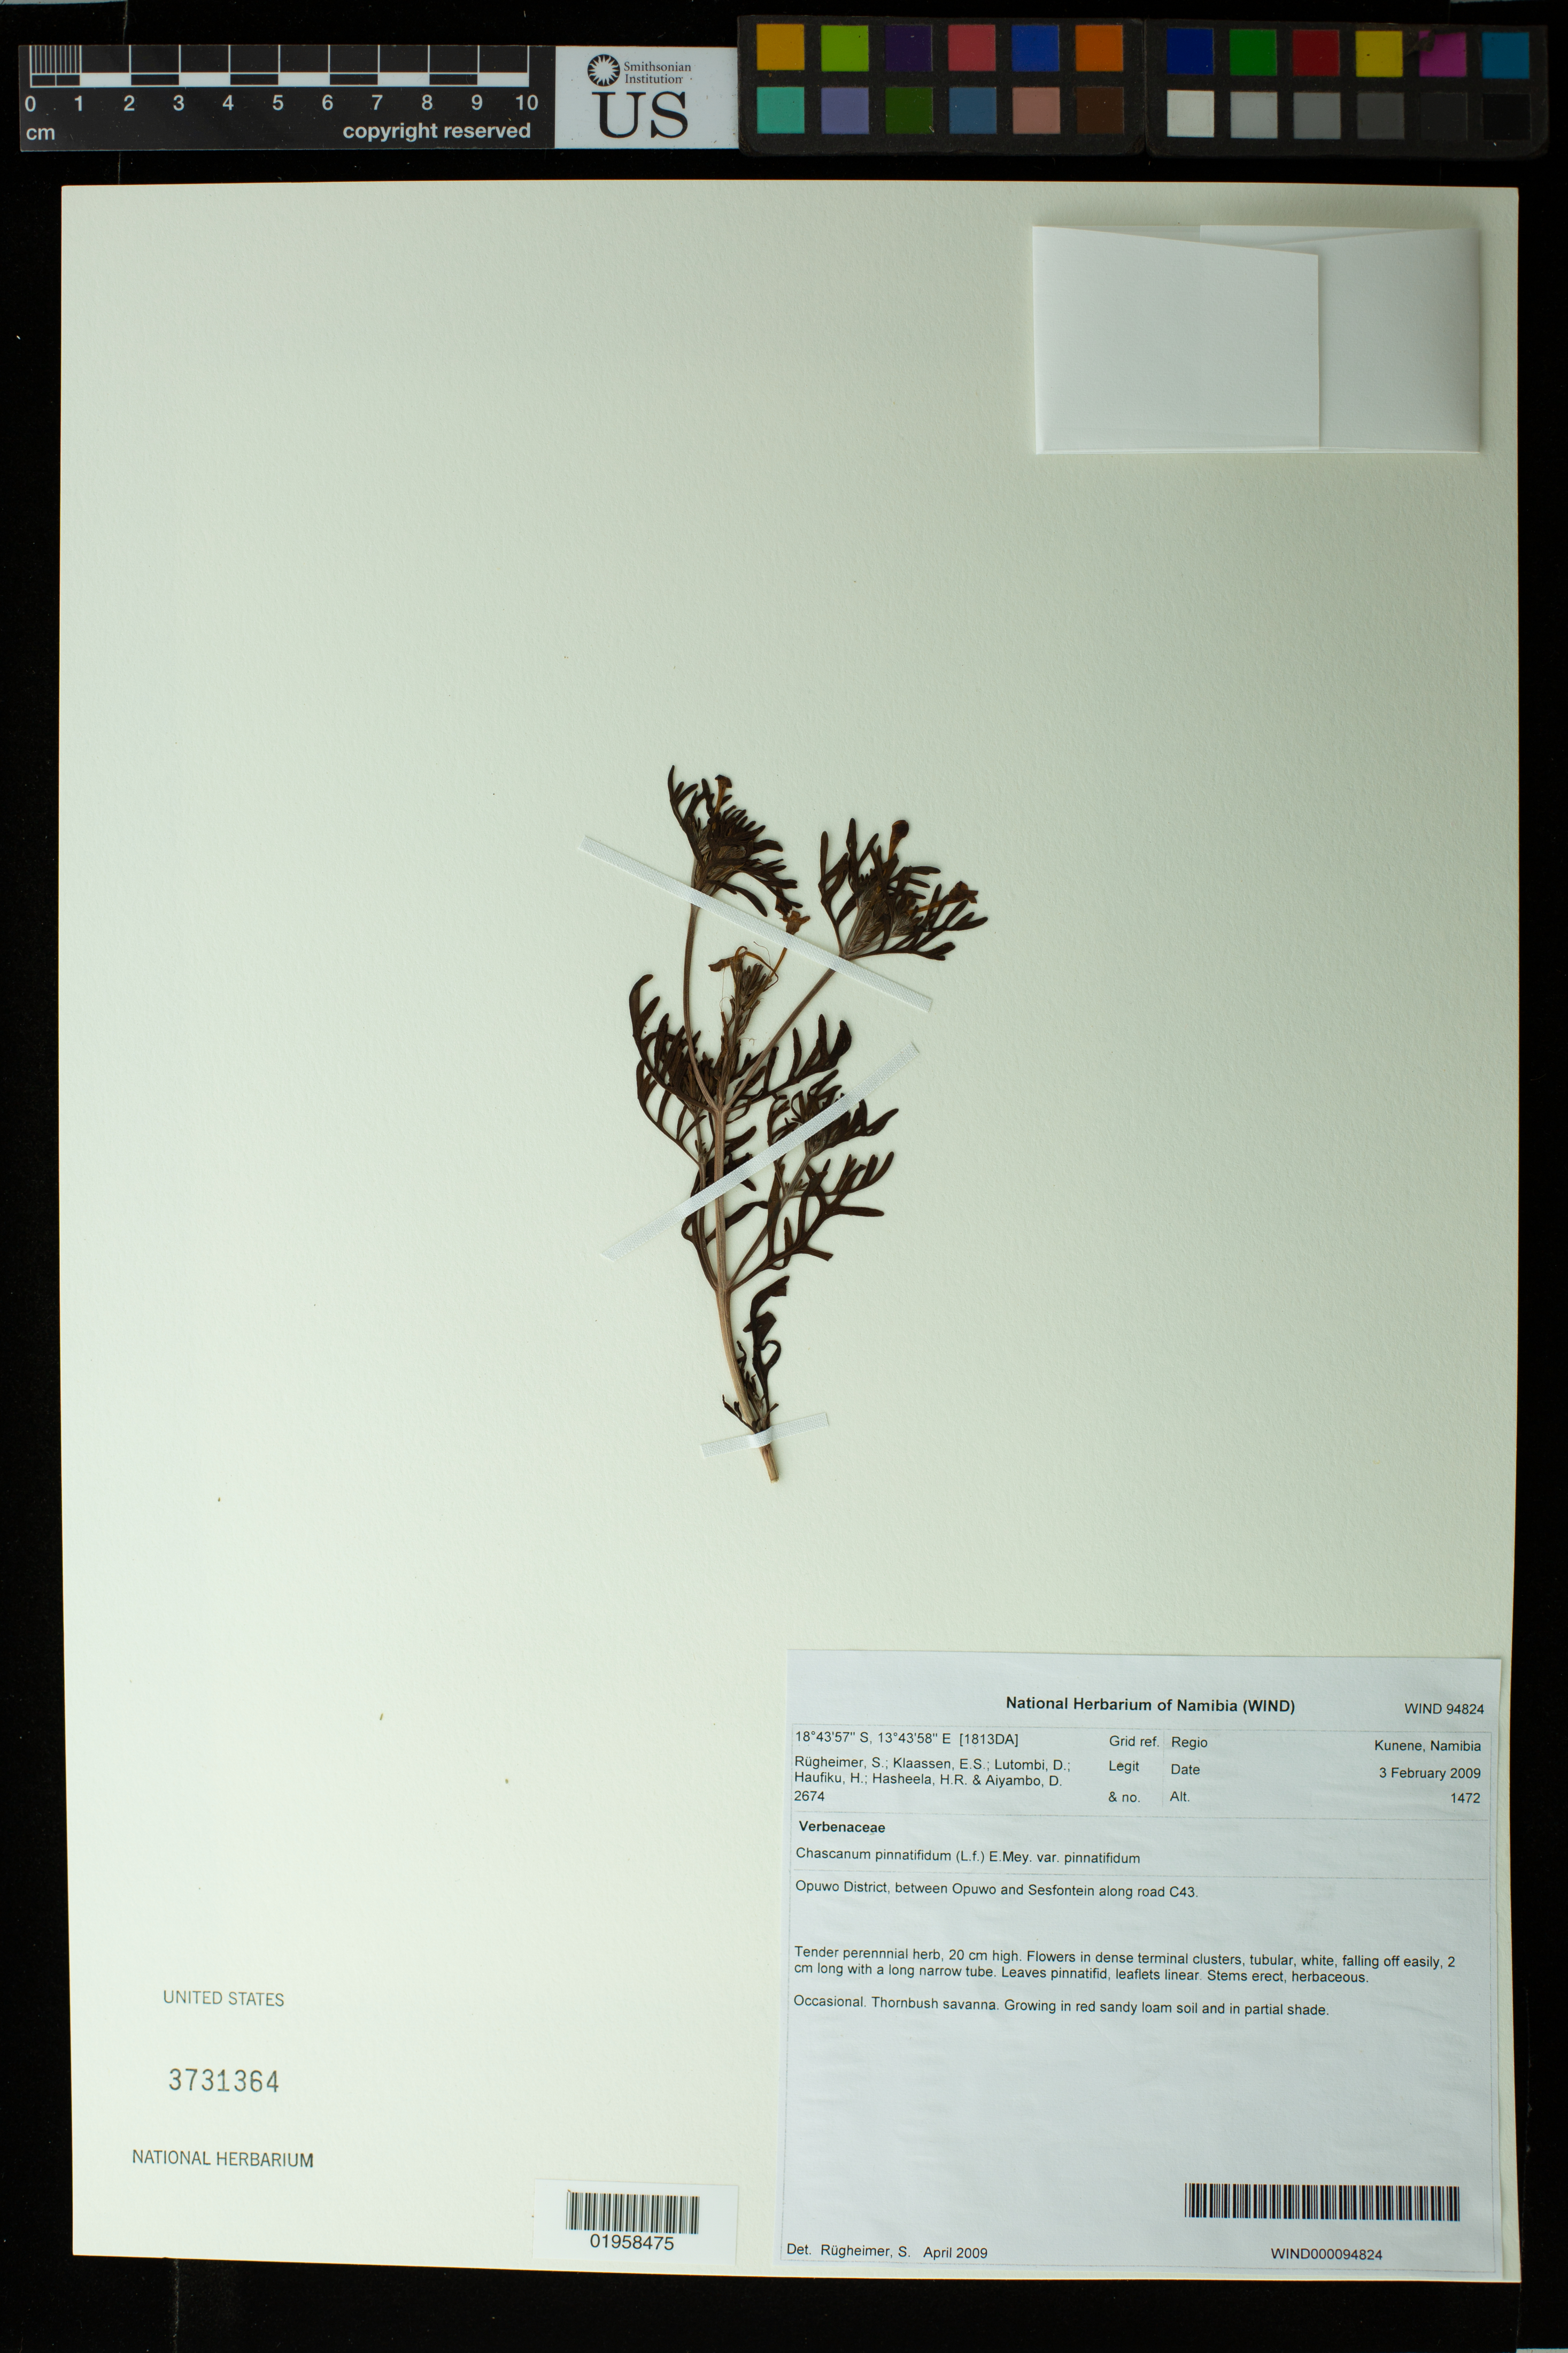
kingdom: Plantae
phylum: Tracheophyta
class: Magnoliopsida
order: Lamiales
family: Verbenaceae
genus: Chascanum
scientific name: Chascanum pinnatifidum var. pinnatifidum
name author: (L. f.) E. Mey.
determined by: Rugheimer, S.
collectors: S. Rugheimer, E. S. Klaassen, D. Lutombi, H. Haufiku, H. Hasheela & D. Aiyambo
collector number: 2674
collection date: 2009-02-03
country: Namibia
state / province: Kunene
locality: Opuwo District, between Opuwo and Sesfontein along road C43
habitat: Occasional. Thornbush savanna. Growing in red sandy loam soil and in partial shade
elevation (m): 1472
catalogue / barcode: US 3731364